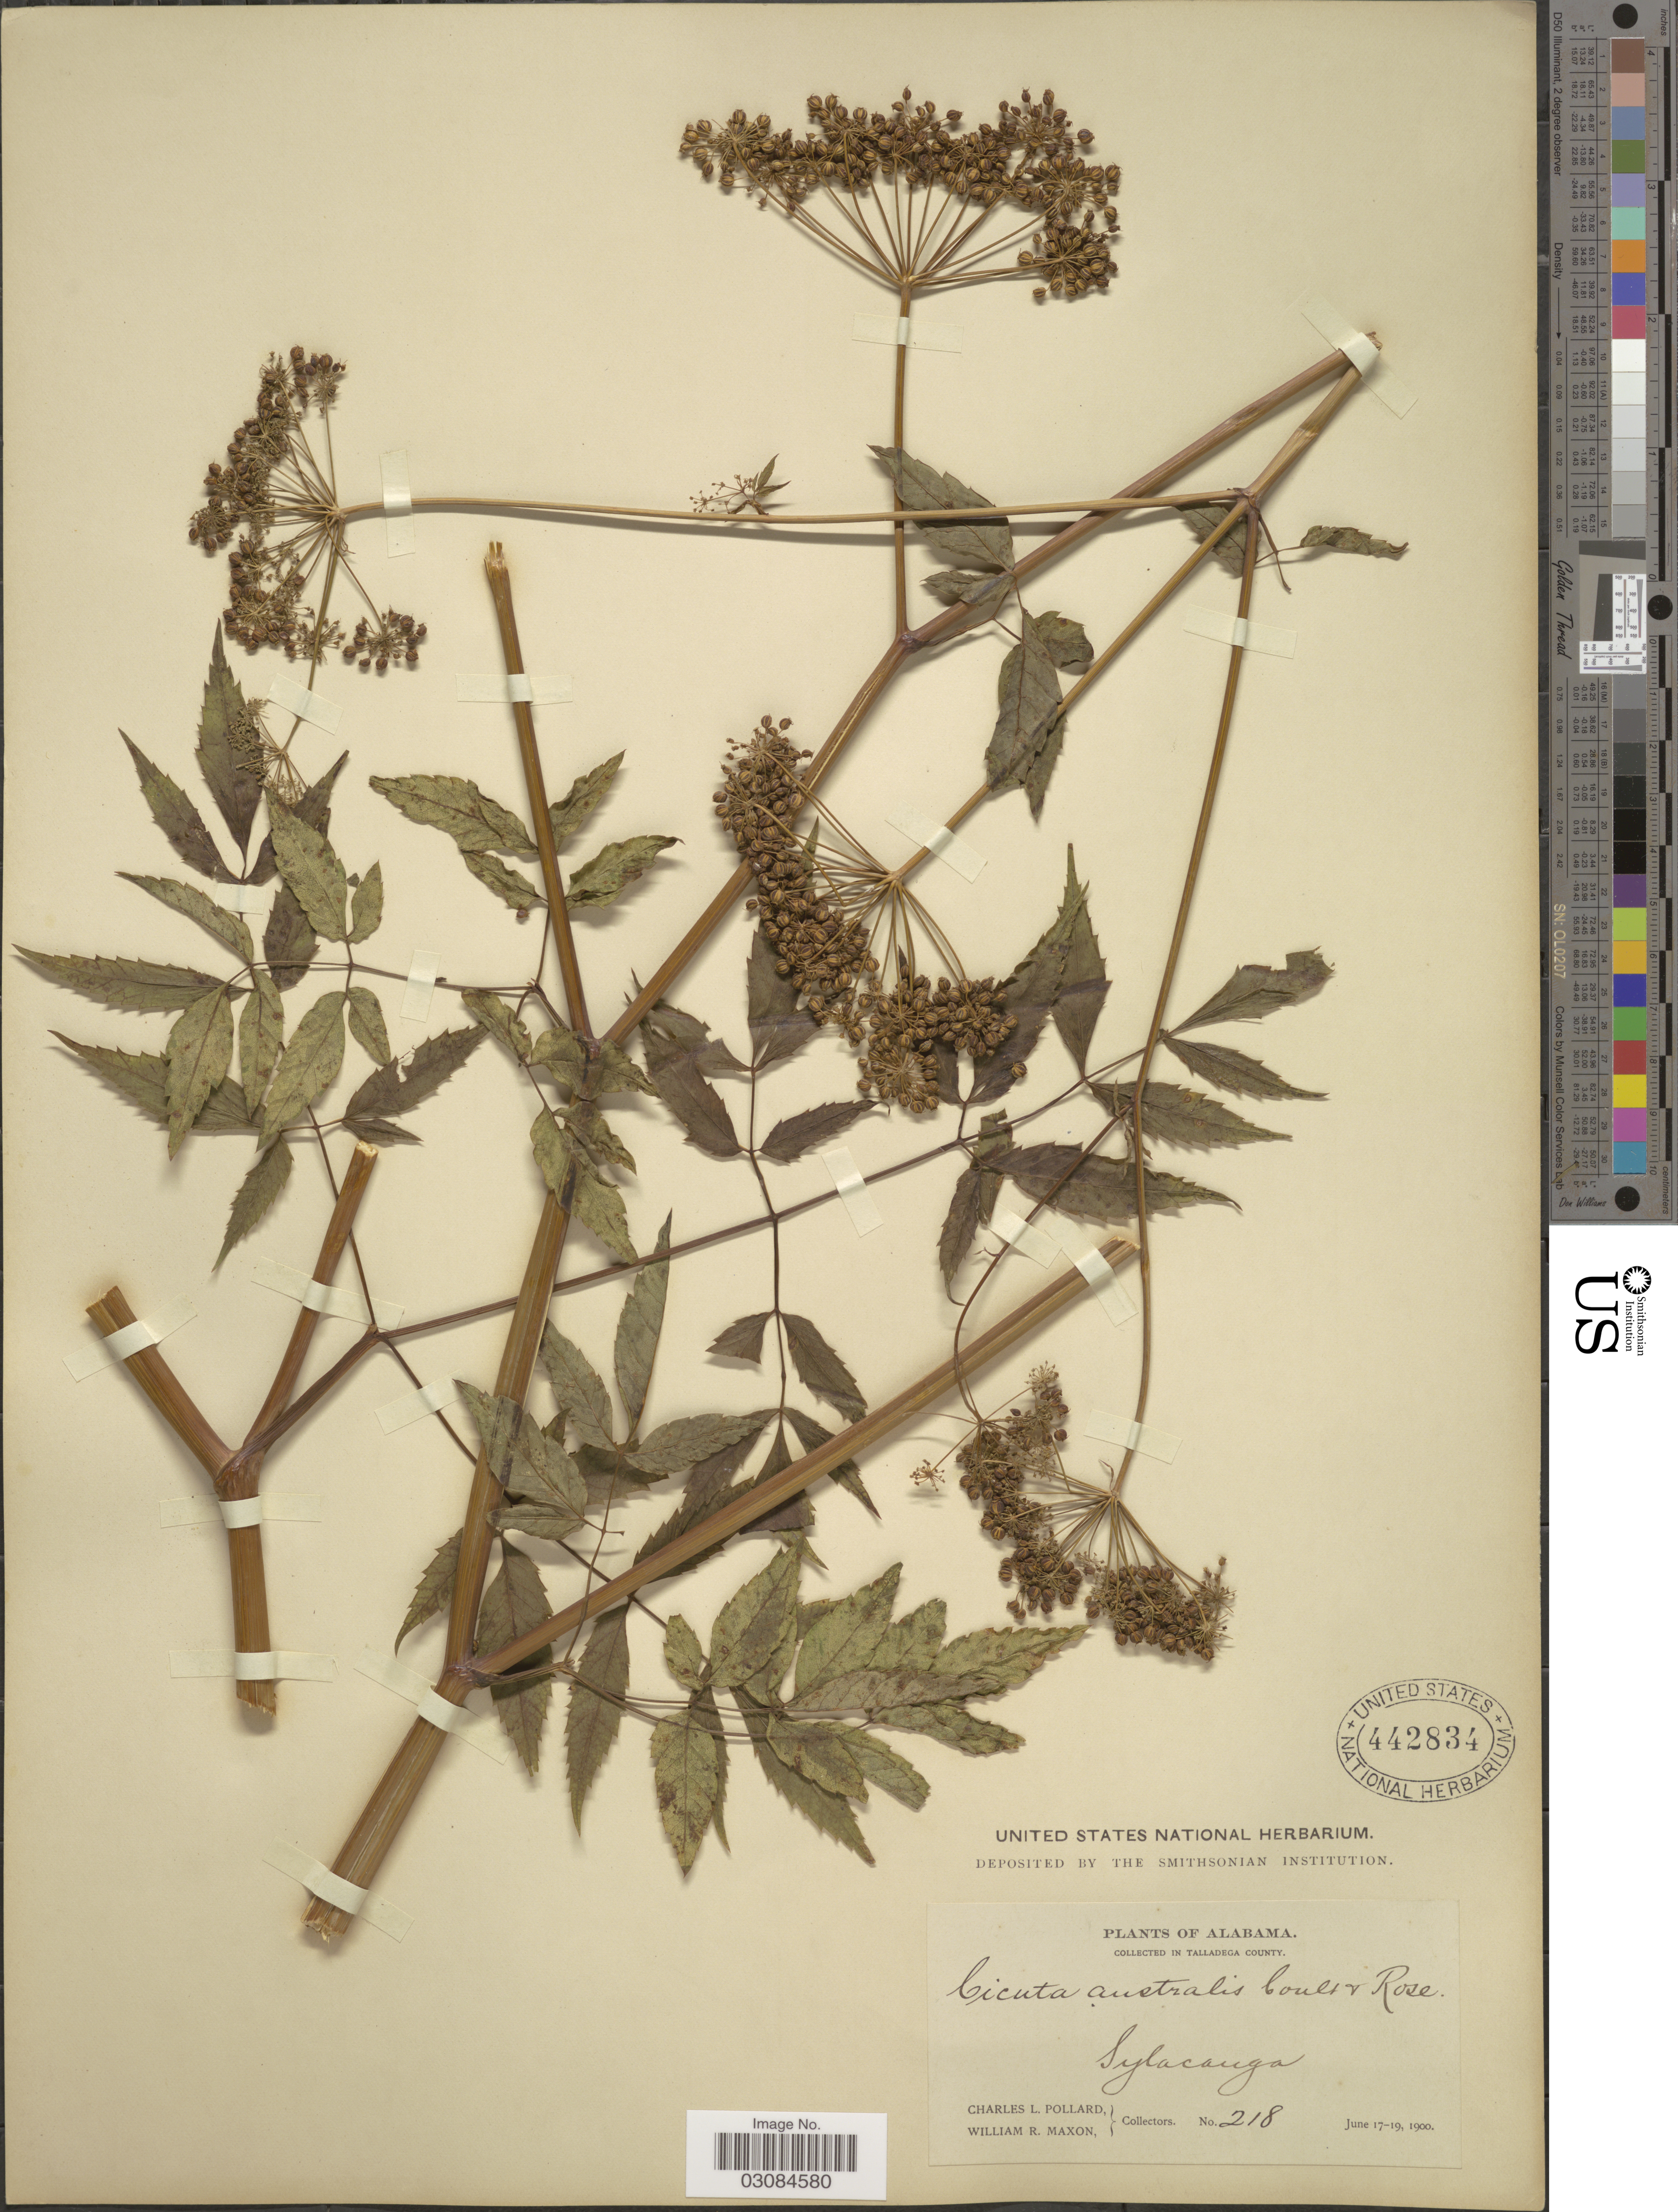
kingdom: Plantae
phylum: Tracheophyta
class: Magnoliopsida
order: Apiales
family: Apiaceae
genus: Cicuta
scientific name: Cicuta mexicana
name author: J.M. Coult. & Rose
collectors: C. L. Pollard & W. R. Maxon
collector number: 218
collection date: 1900-06-17/1900-06-19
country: United States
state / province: Alabama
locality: In Talladega county. Sylacauga.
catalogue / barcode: US 442834